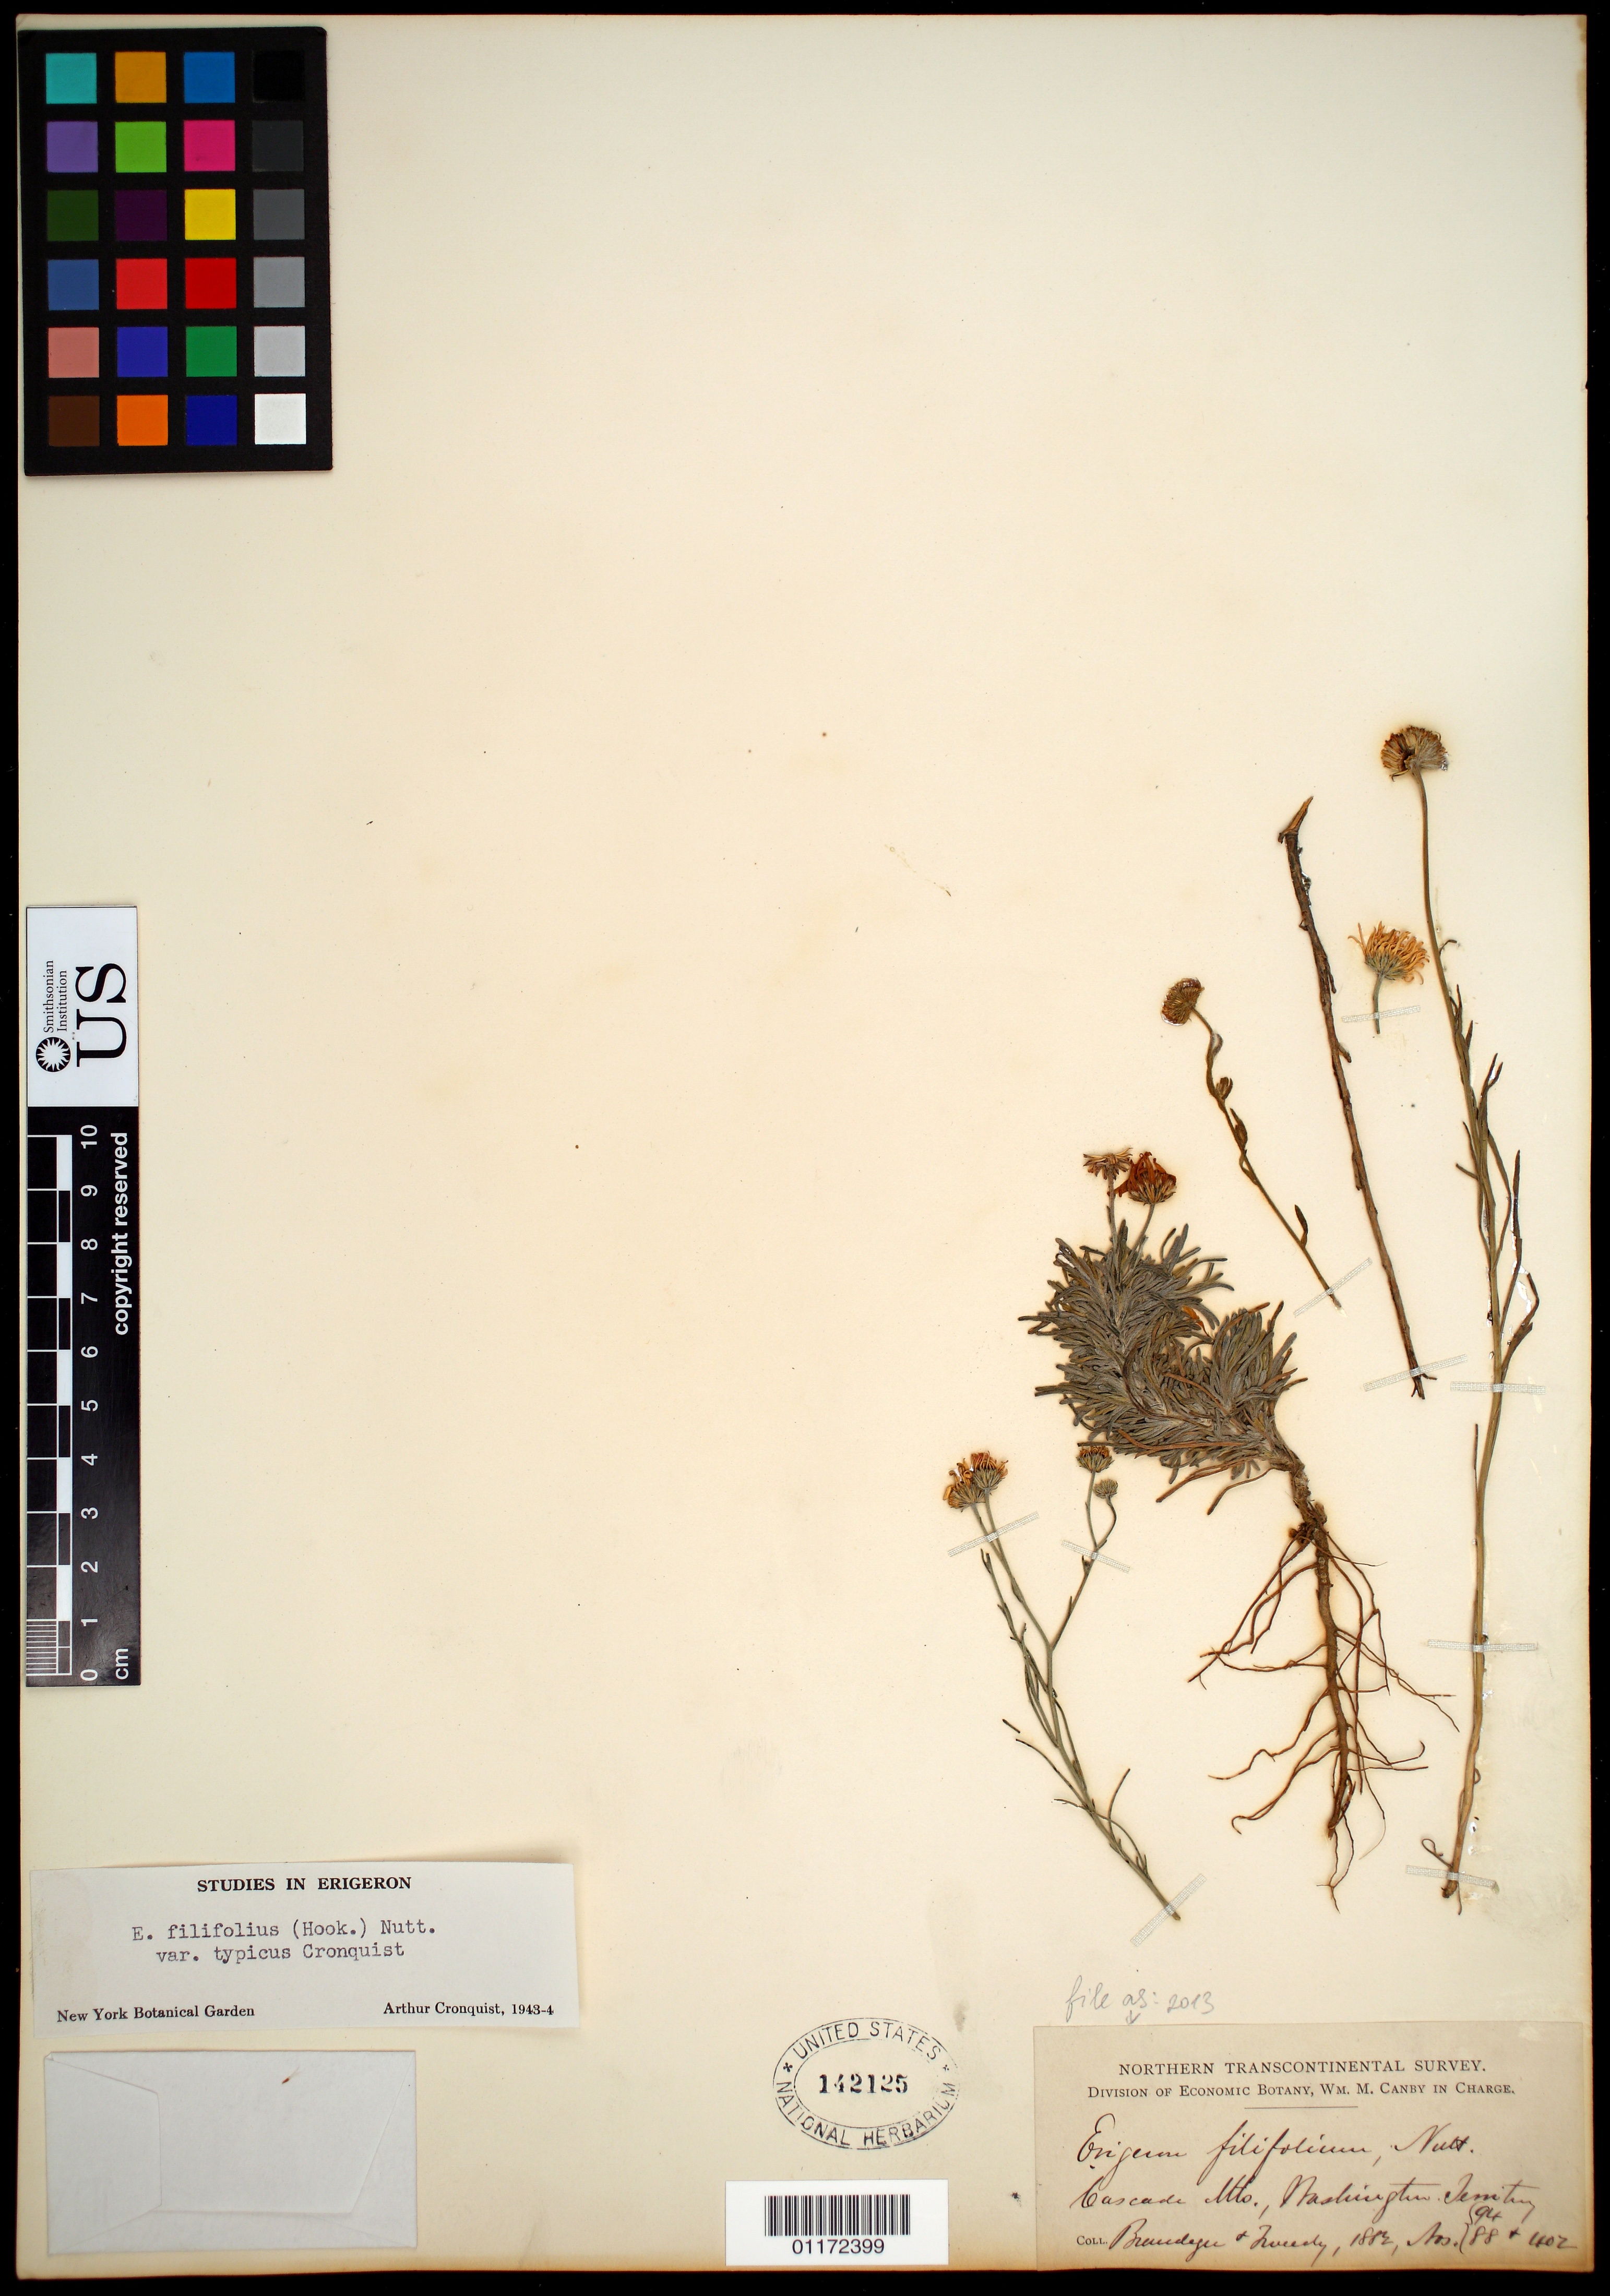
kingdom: Plantae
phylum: Tracheophyta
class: Magnoliopsida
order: Asterales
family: Asteraceae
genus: Erigeron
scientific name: Erigeron filifolius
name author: (Hook.) Nutt.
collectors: T. S. Brandegee & F. Tweedy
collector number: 88, 94, 402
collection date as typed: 1882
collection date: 1882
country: United States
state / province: Washington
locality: Cascade Mts, Washington Territory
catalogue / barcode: US 142125